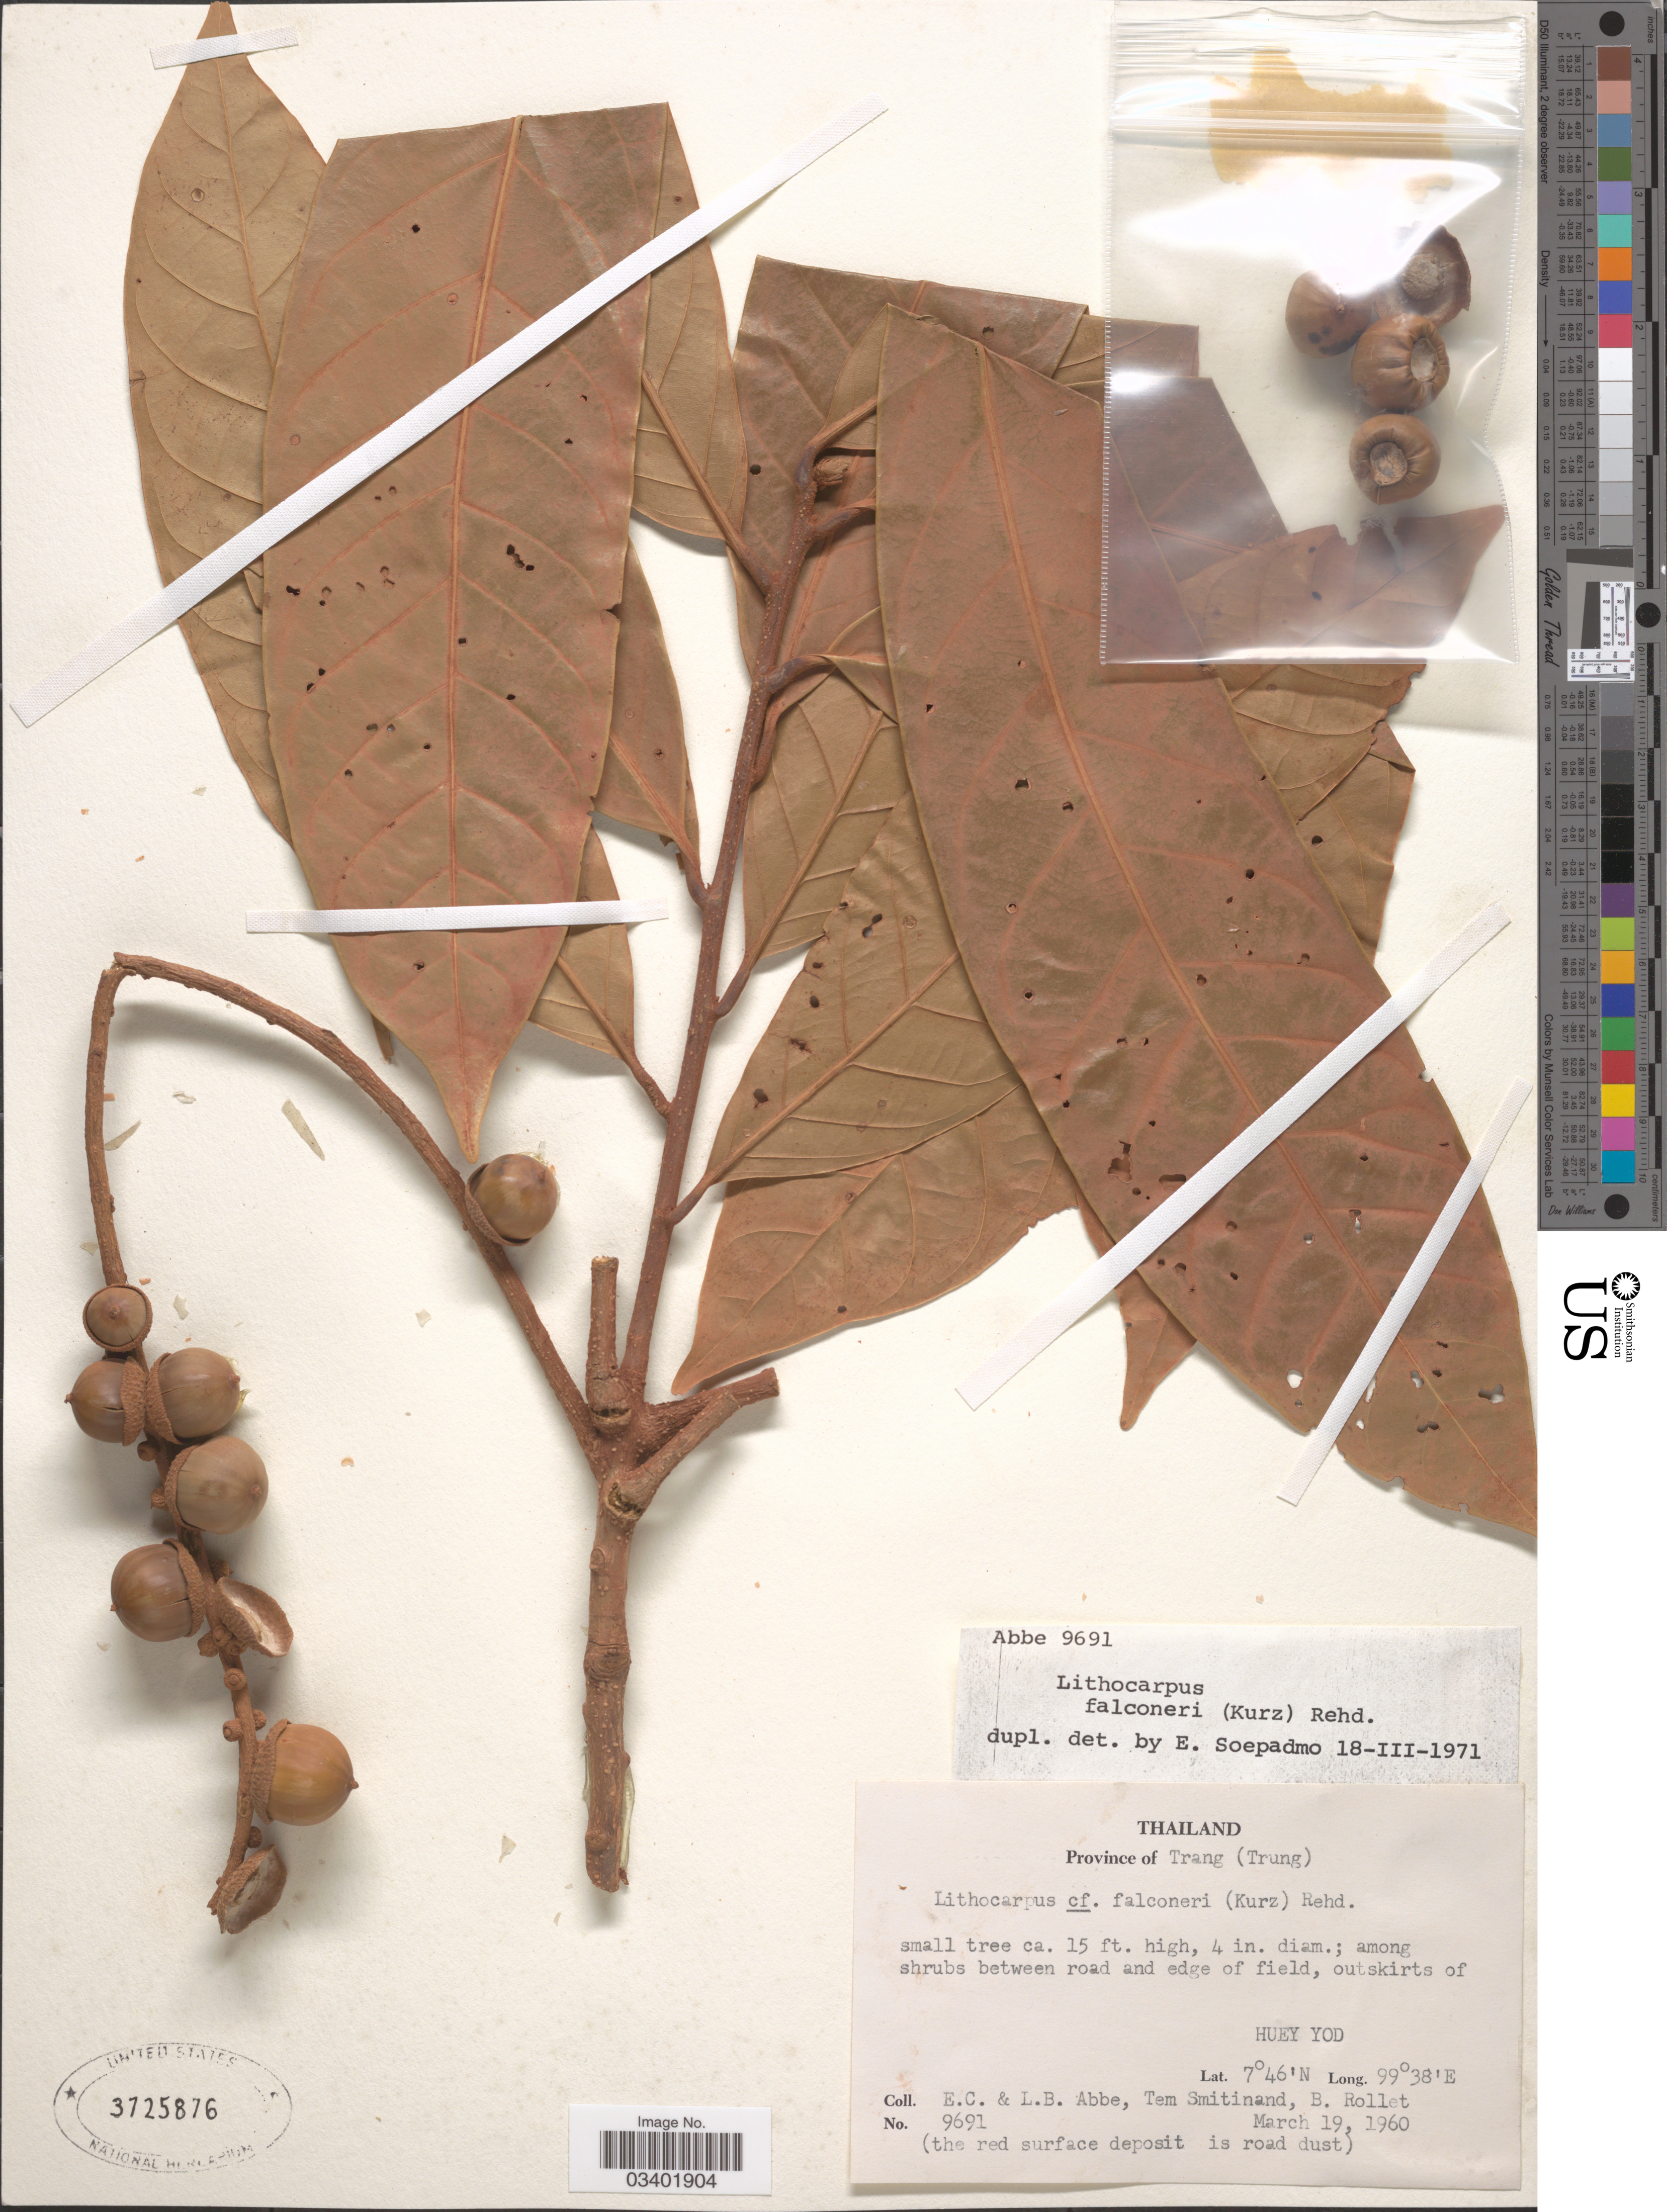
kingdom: Plantae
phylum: Tracheophyta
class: Magnoliopsida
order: Fagales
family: Fagaceae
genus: Lithocarpus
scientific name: Lithocarpus falconeri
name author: (Kurz) Rehder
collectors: E. C. Abbe, L. B. Abbe, T. Smitinand & B. Rollet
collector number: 9691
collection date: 1960-03-19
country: Thailand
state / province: Trang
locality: Province of Trang (Trung). Outskirts of Huey Yod.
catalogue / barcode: US 3725876